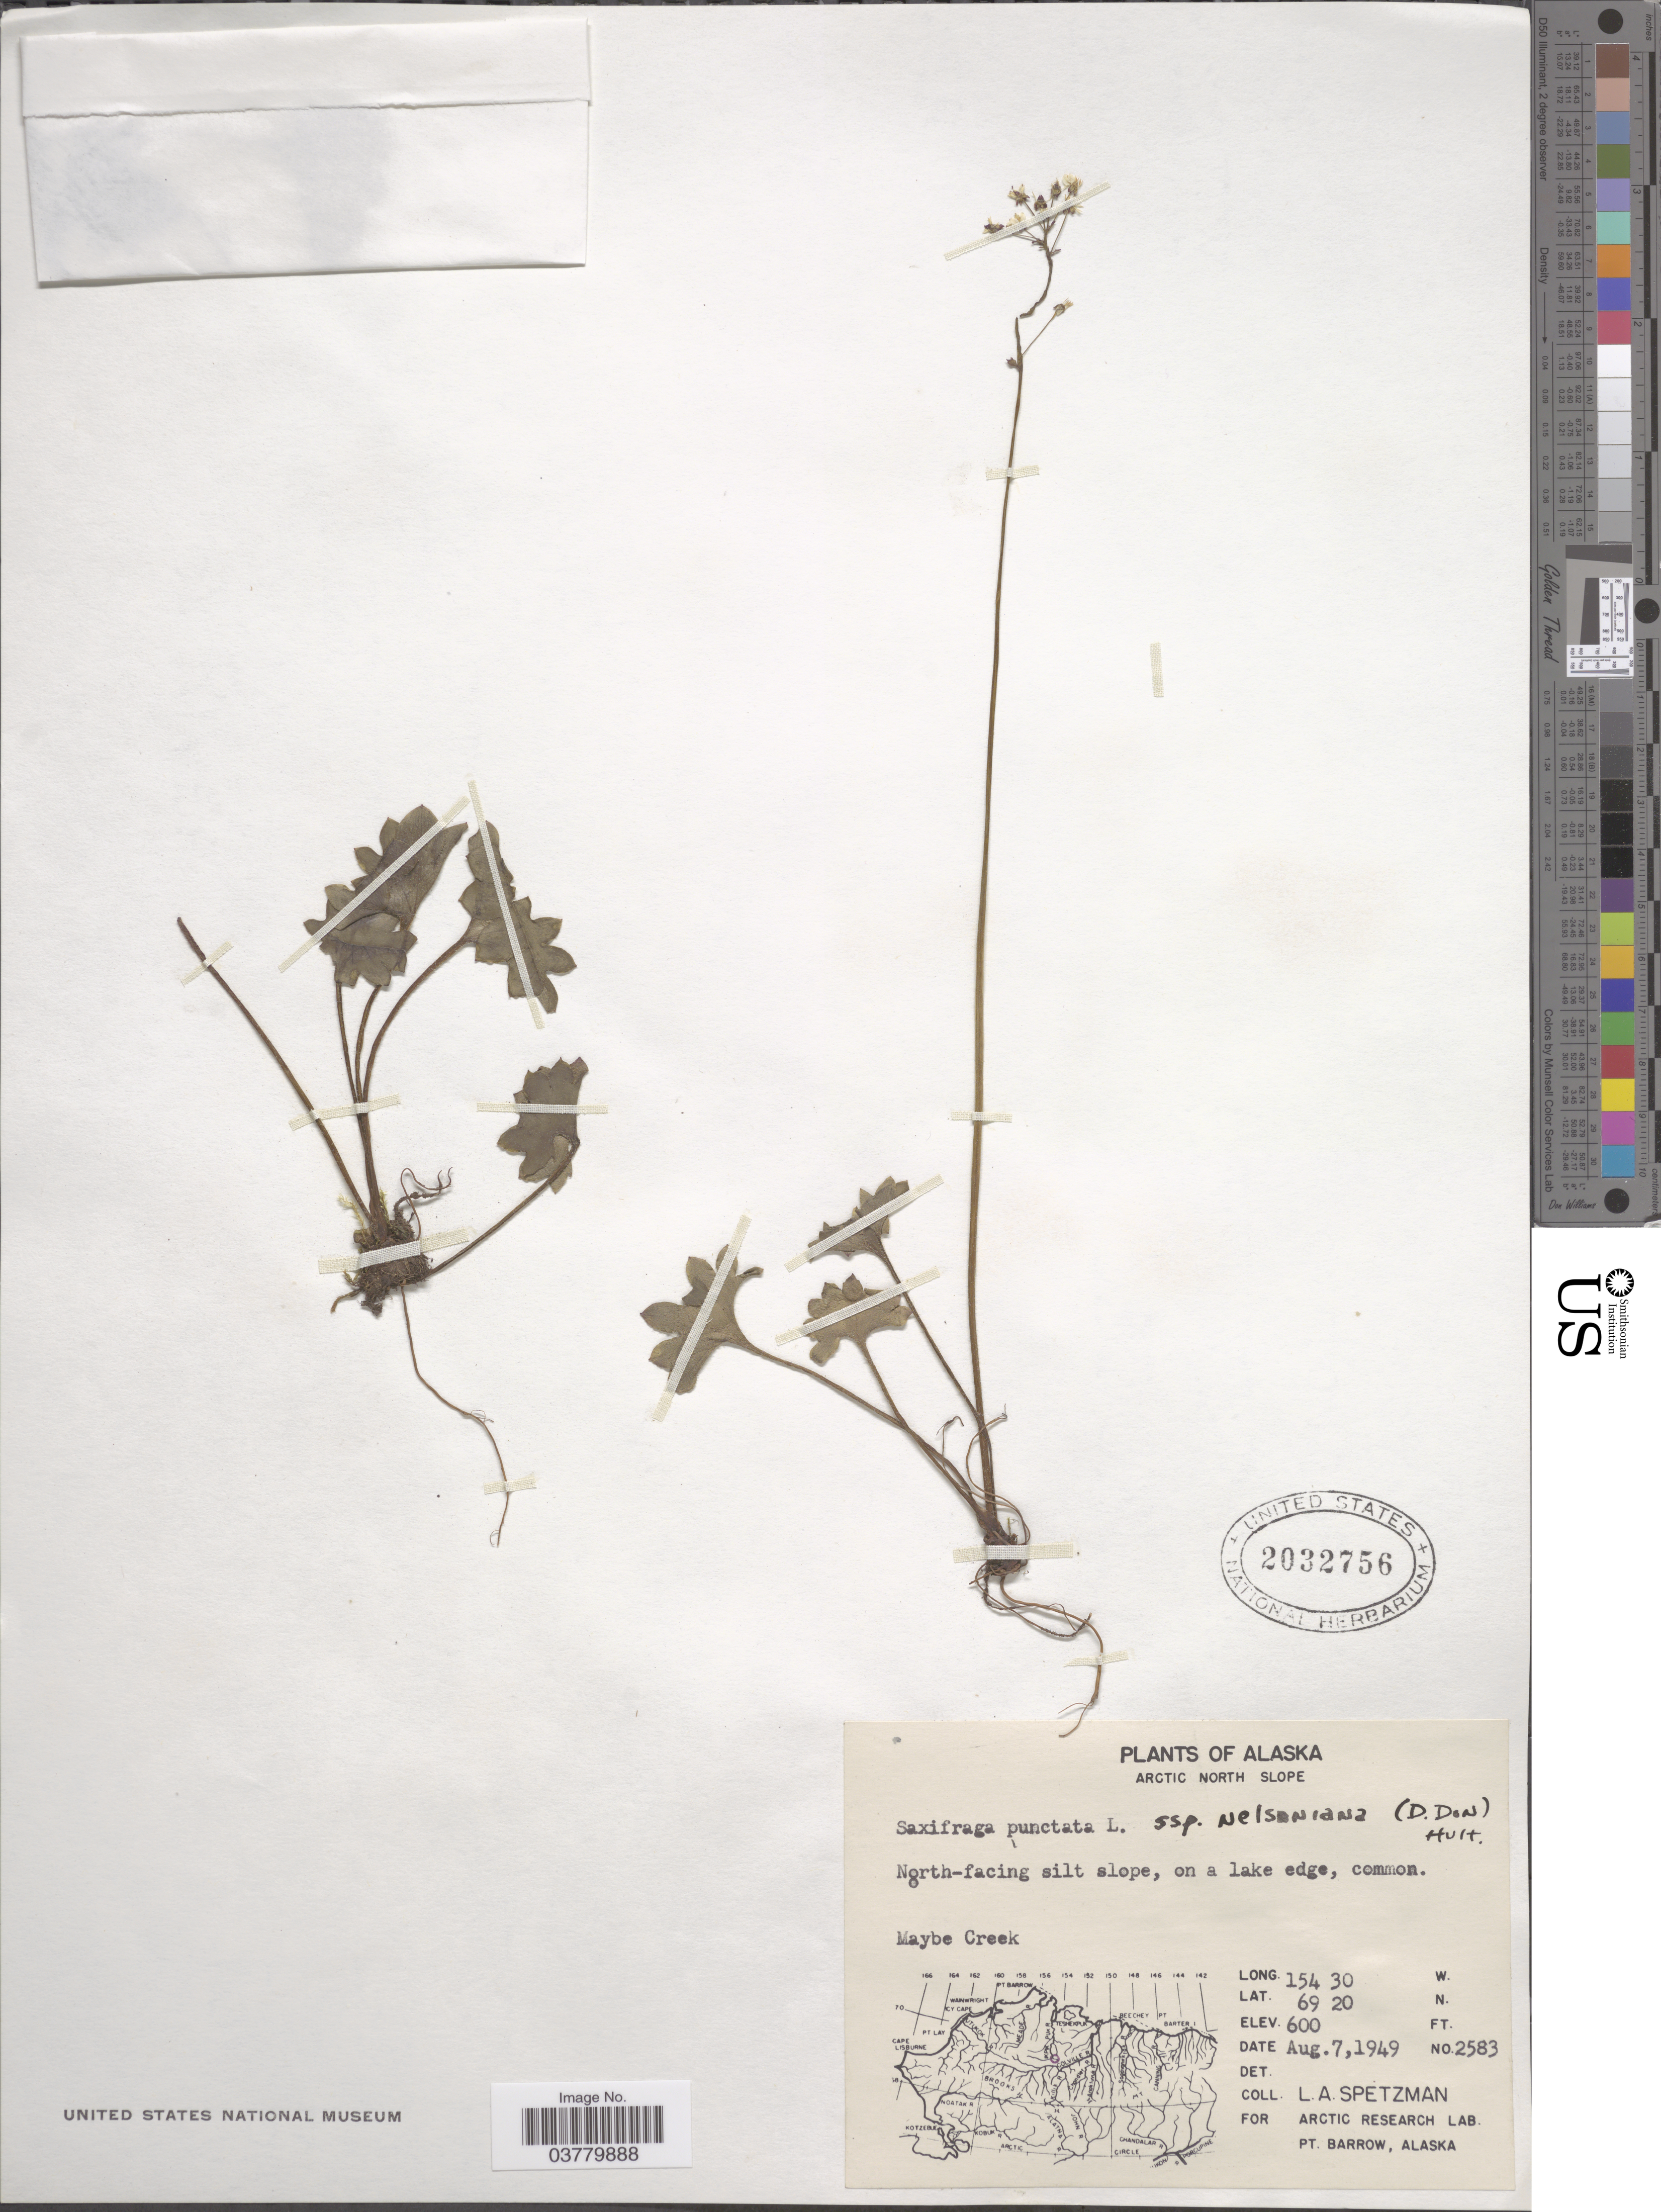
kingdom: Plantae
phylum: Tracheophyta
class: Magnoliopsida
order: Saxifragales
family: Saxifragaceae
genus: Micranthes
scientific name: Micranthes nelsoniana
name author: (D. Don) Small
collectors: L. Spetzman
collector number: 2583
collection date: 1949-08-07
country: United States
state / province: Alaska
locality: Arctic North Slope. North-facing silt slope. Maybe Creek.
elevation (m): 183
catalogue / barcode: US 2032756